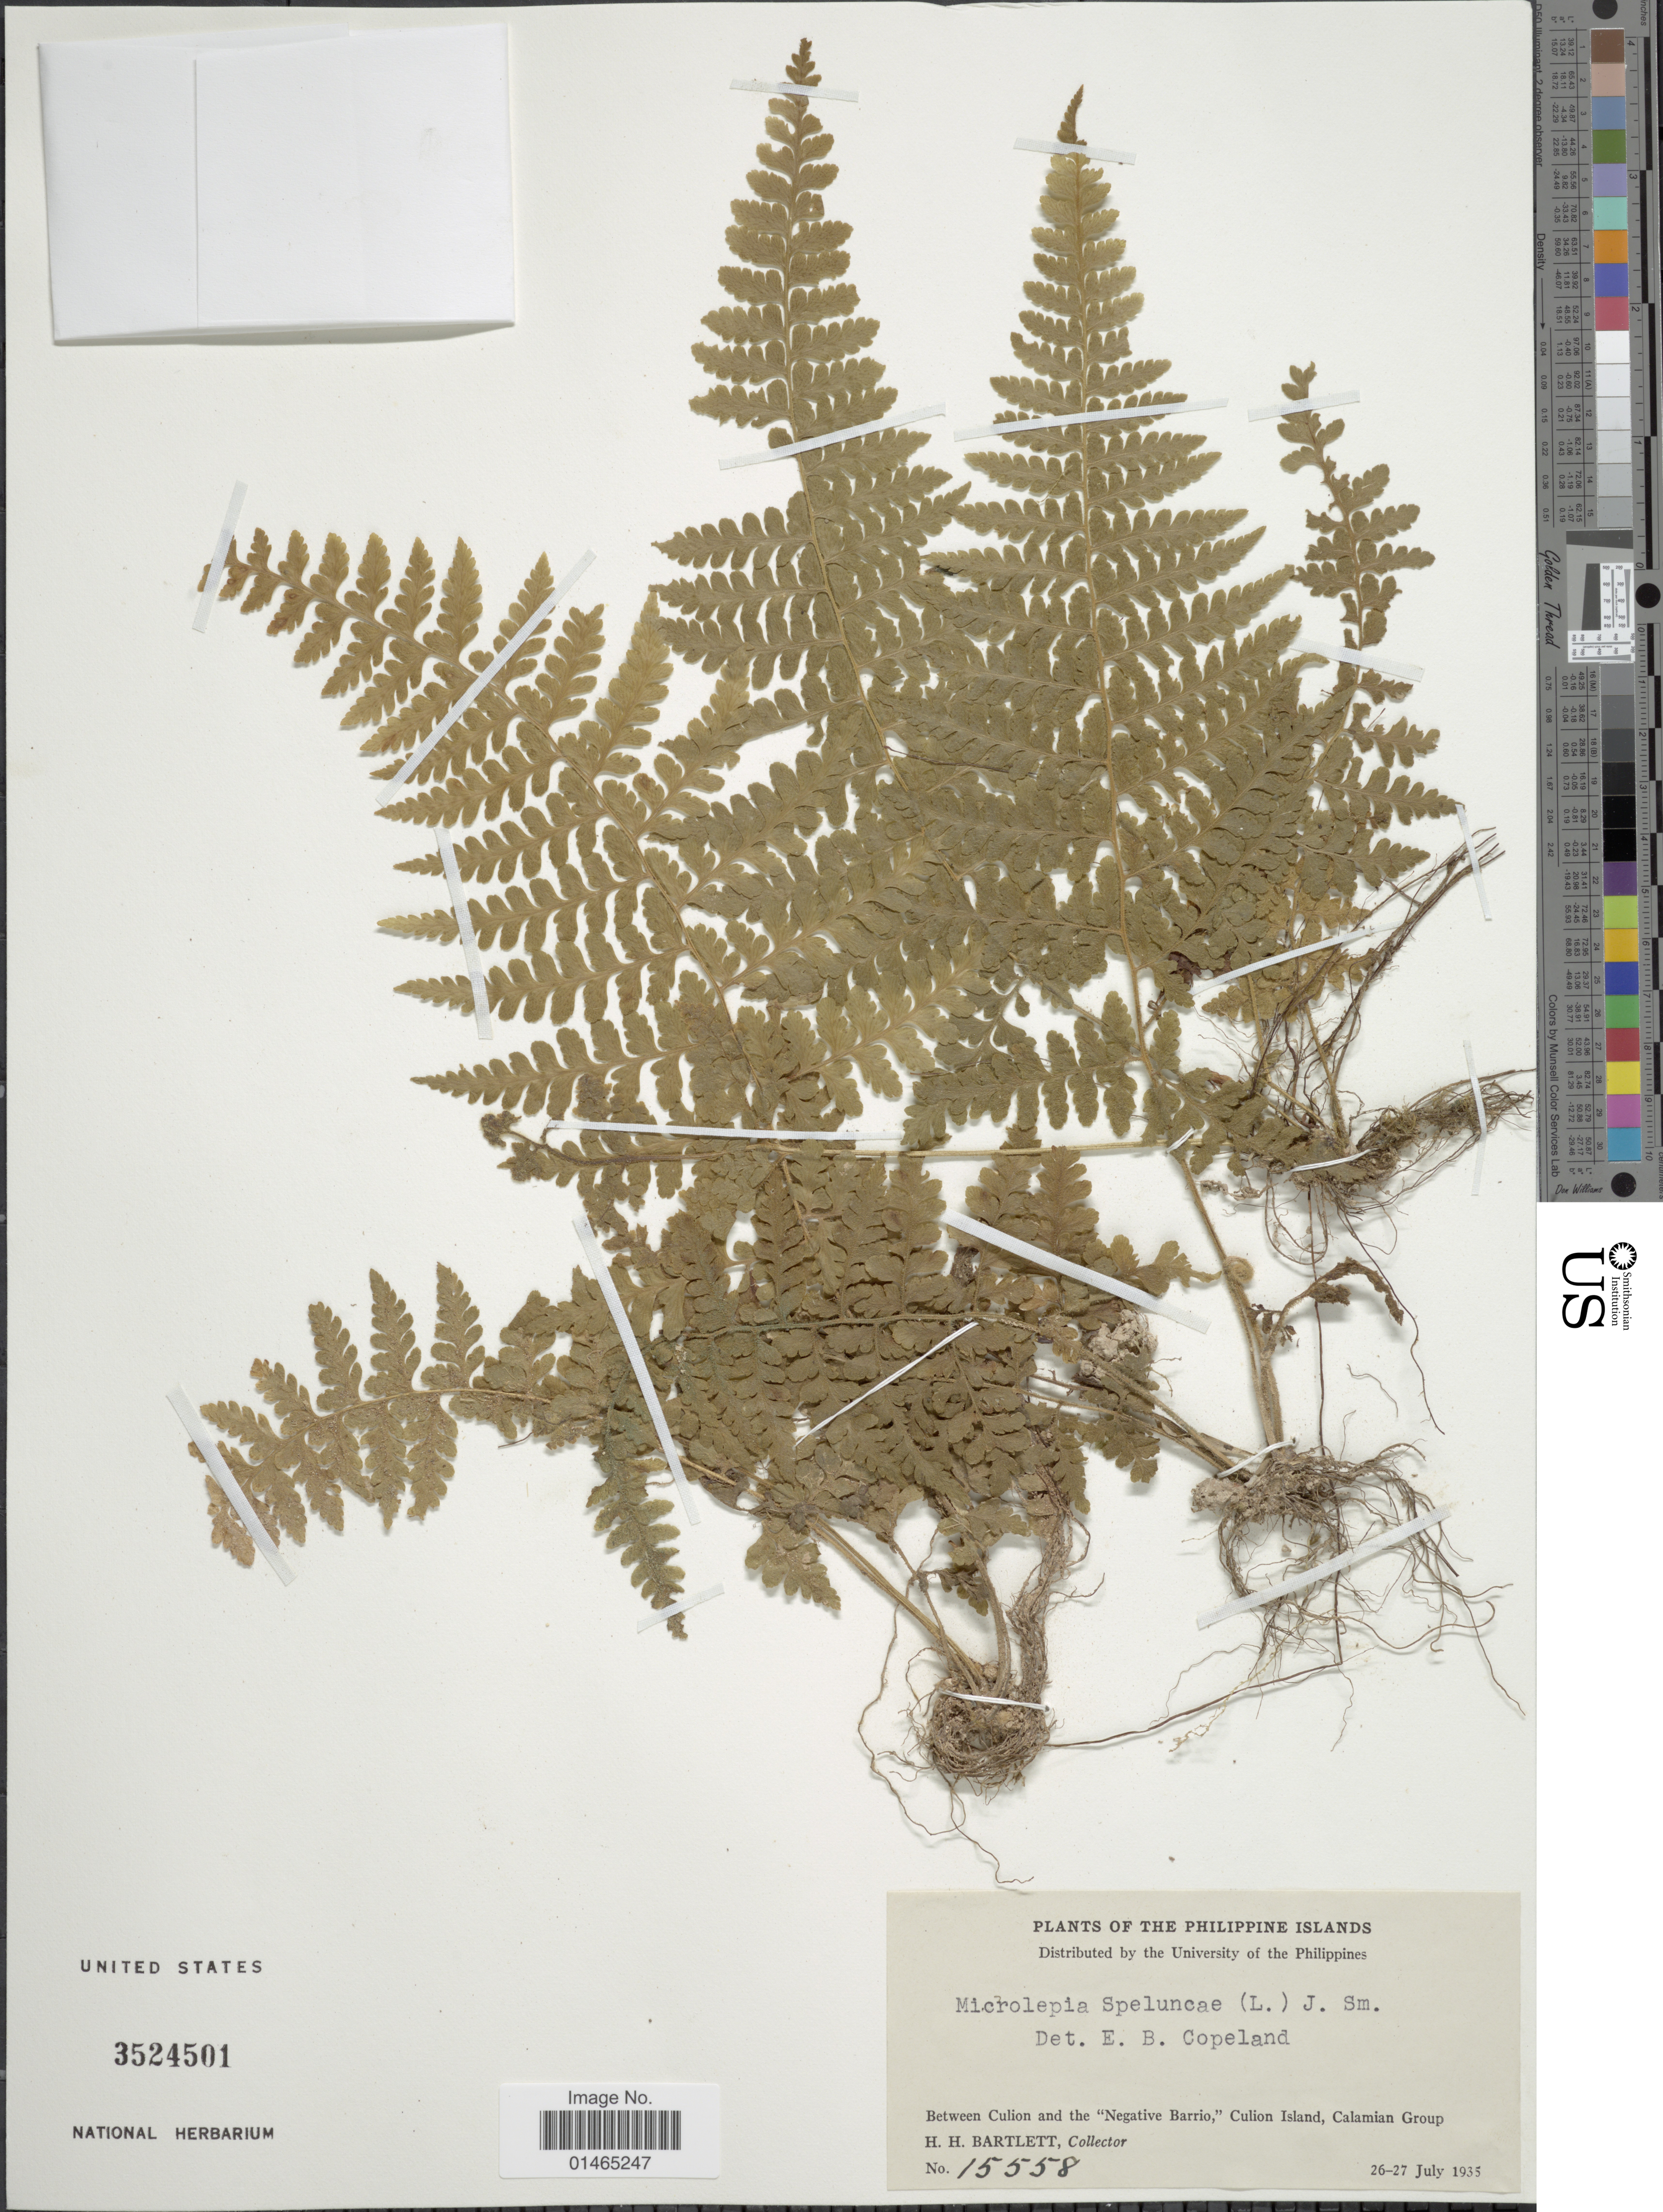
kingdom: Plantae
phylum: Tracheophyta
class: Polypodiopsida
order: Polypodiales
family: Dennstaedtiaceae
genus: Dennstaedtia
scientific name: Dennstaedtia sp.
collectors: H. H. Bartlett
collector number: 15558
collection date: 1935-07-26/1935-07-27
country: Philippines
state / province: Mimaropa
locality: Between Culion and the "Negative Barrio", Culion Island, Calamian Group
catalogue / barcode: US 3524501